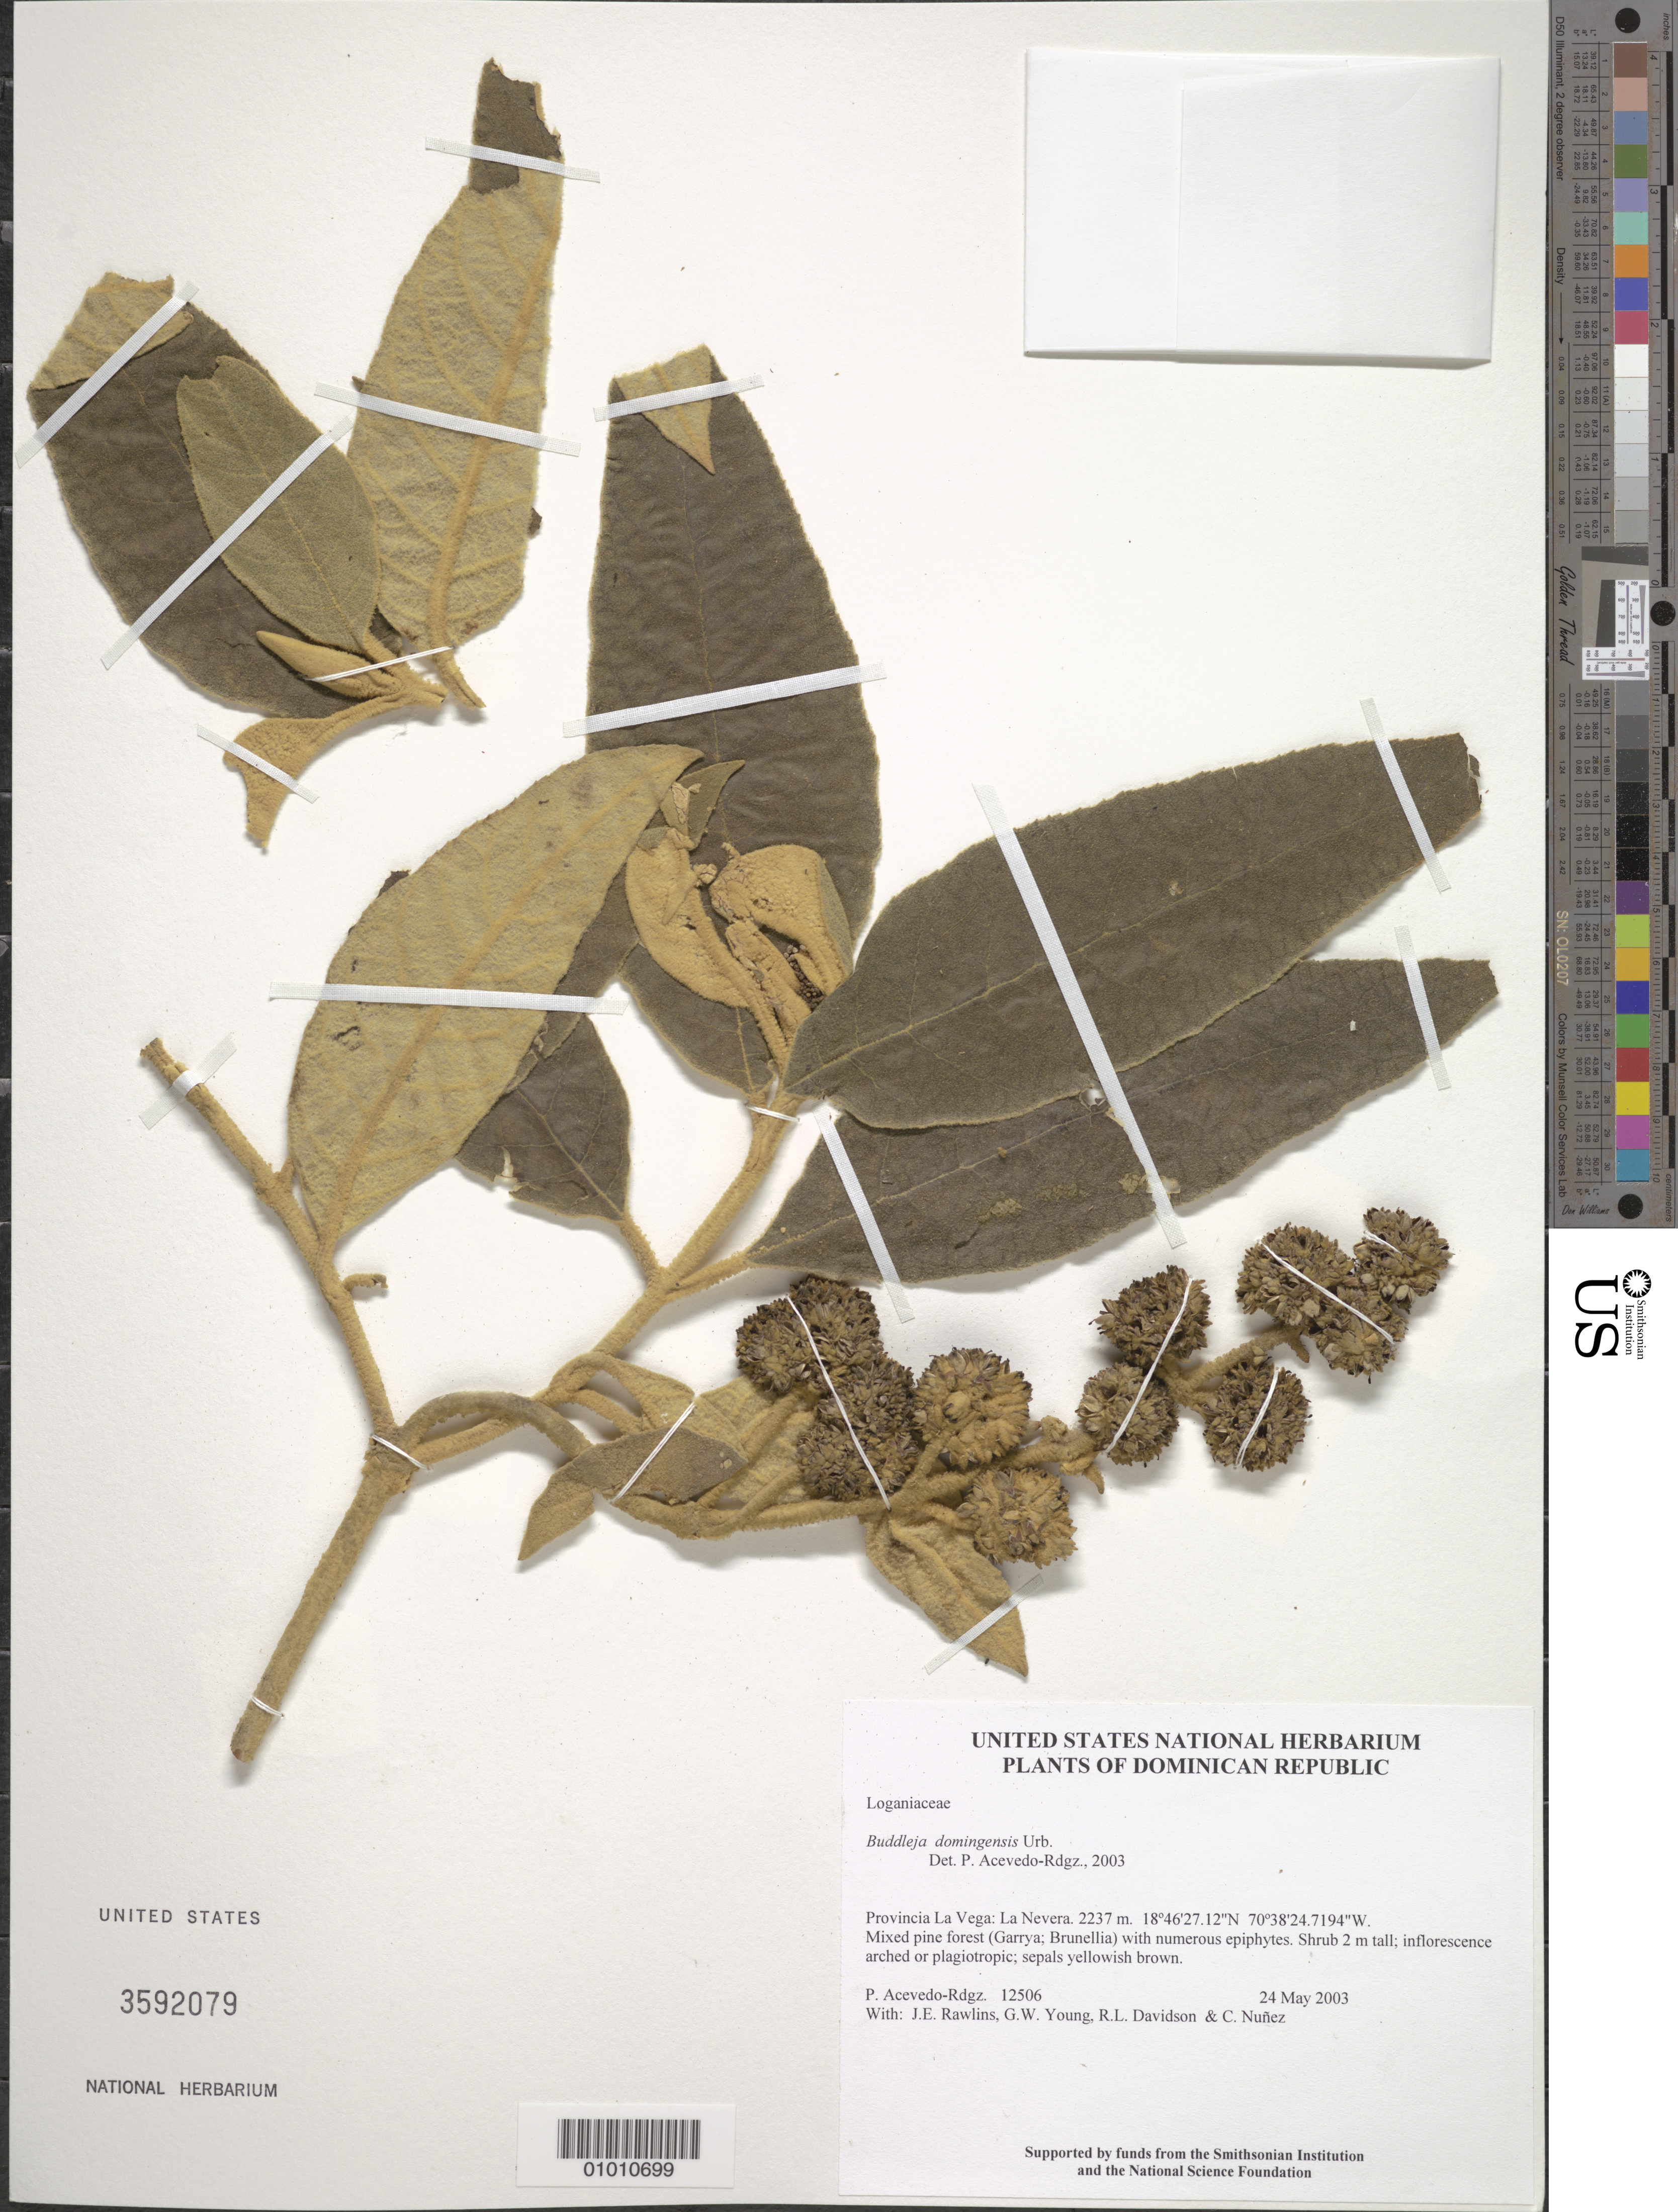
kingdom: Plantae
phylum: Tracheophyta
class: Magnoliopsida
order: Lamiales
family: Scrophulariaceae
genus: Buddleja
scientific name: Buddleja domingensis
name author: Urb.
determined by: Acevedo-Rodríguez, P., (BOT), Smithsonian Institution - National Museum of Natural History (UNITED STATES)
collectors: P. Acevedo-Rodr., J. Rawlins, G. Young, R. Davidson & C. Nunez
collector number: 12506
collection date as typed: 24 May 2003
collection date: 2003-05-24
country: Dominican Republic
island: Hispaniola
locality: Provincia La Vega: La Nevera.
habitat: Mixed pine forest (Garrya; Brunellia) with numerous epiphytes.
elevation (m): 2237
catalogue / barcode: US 3592079